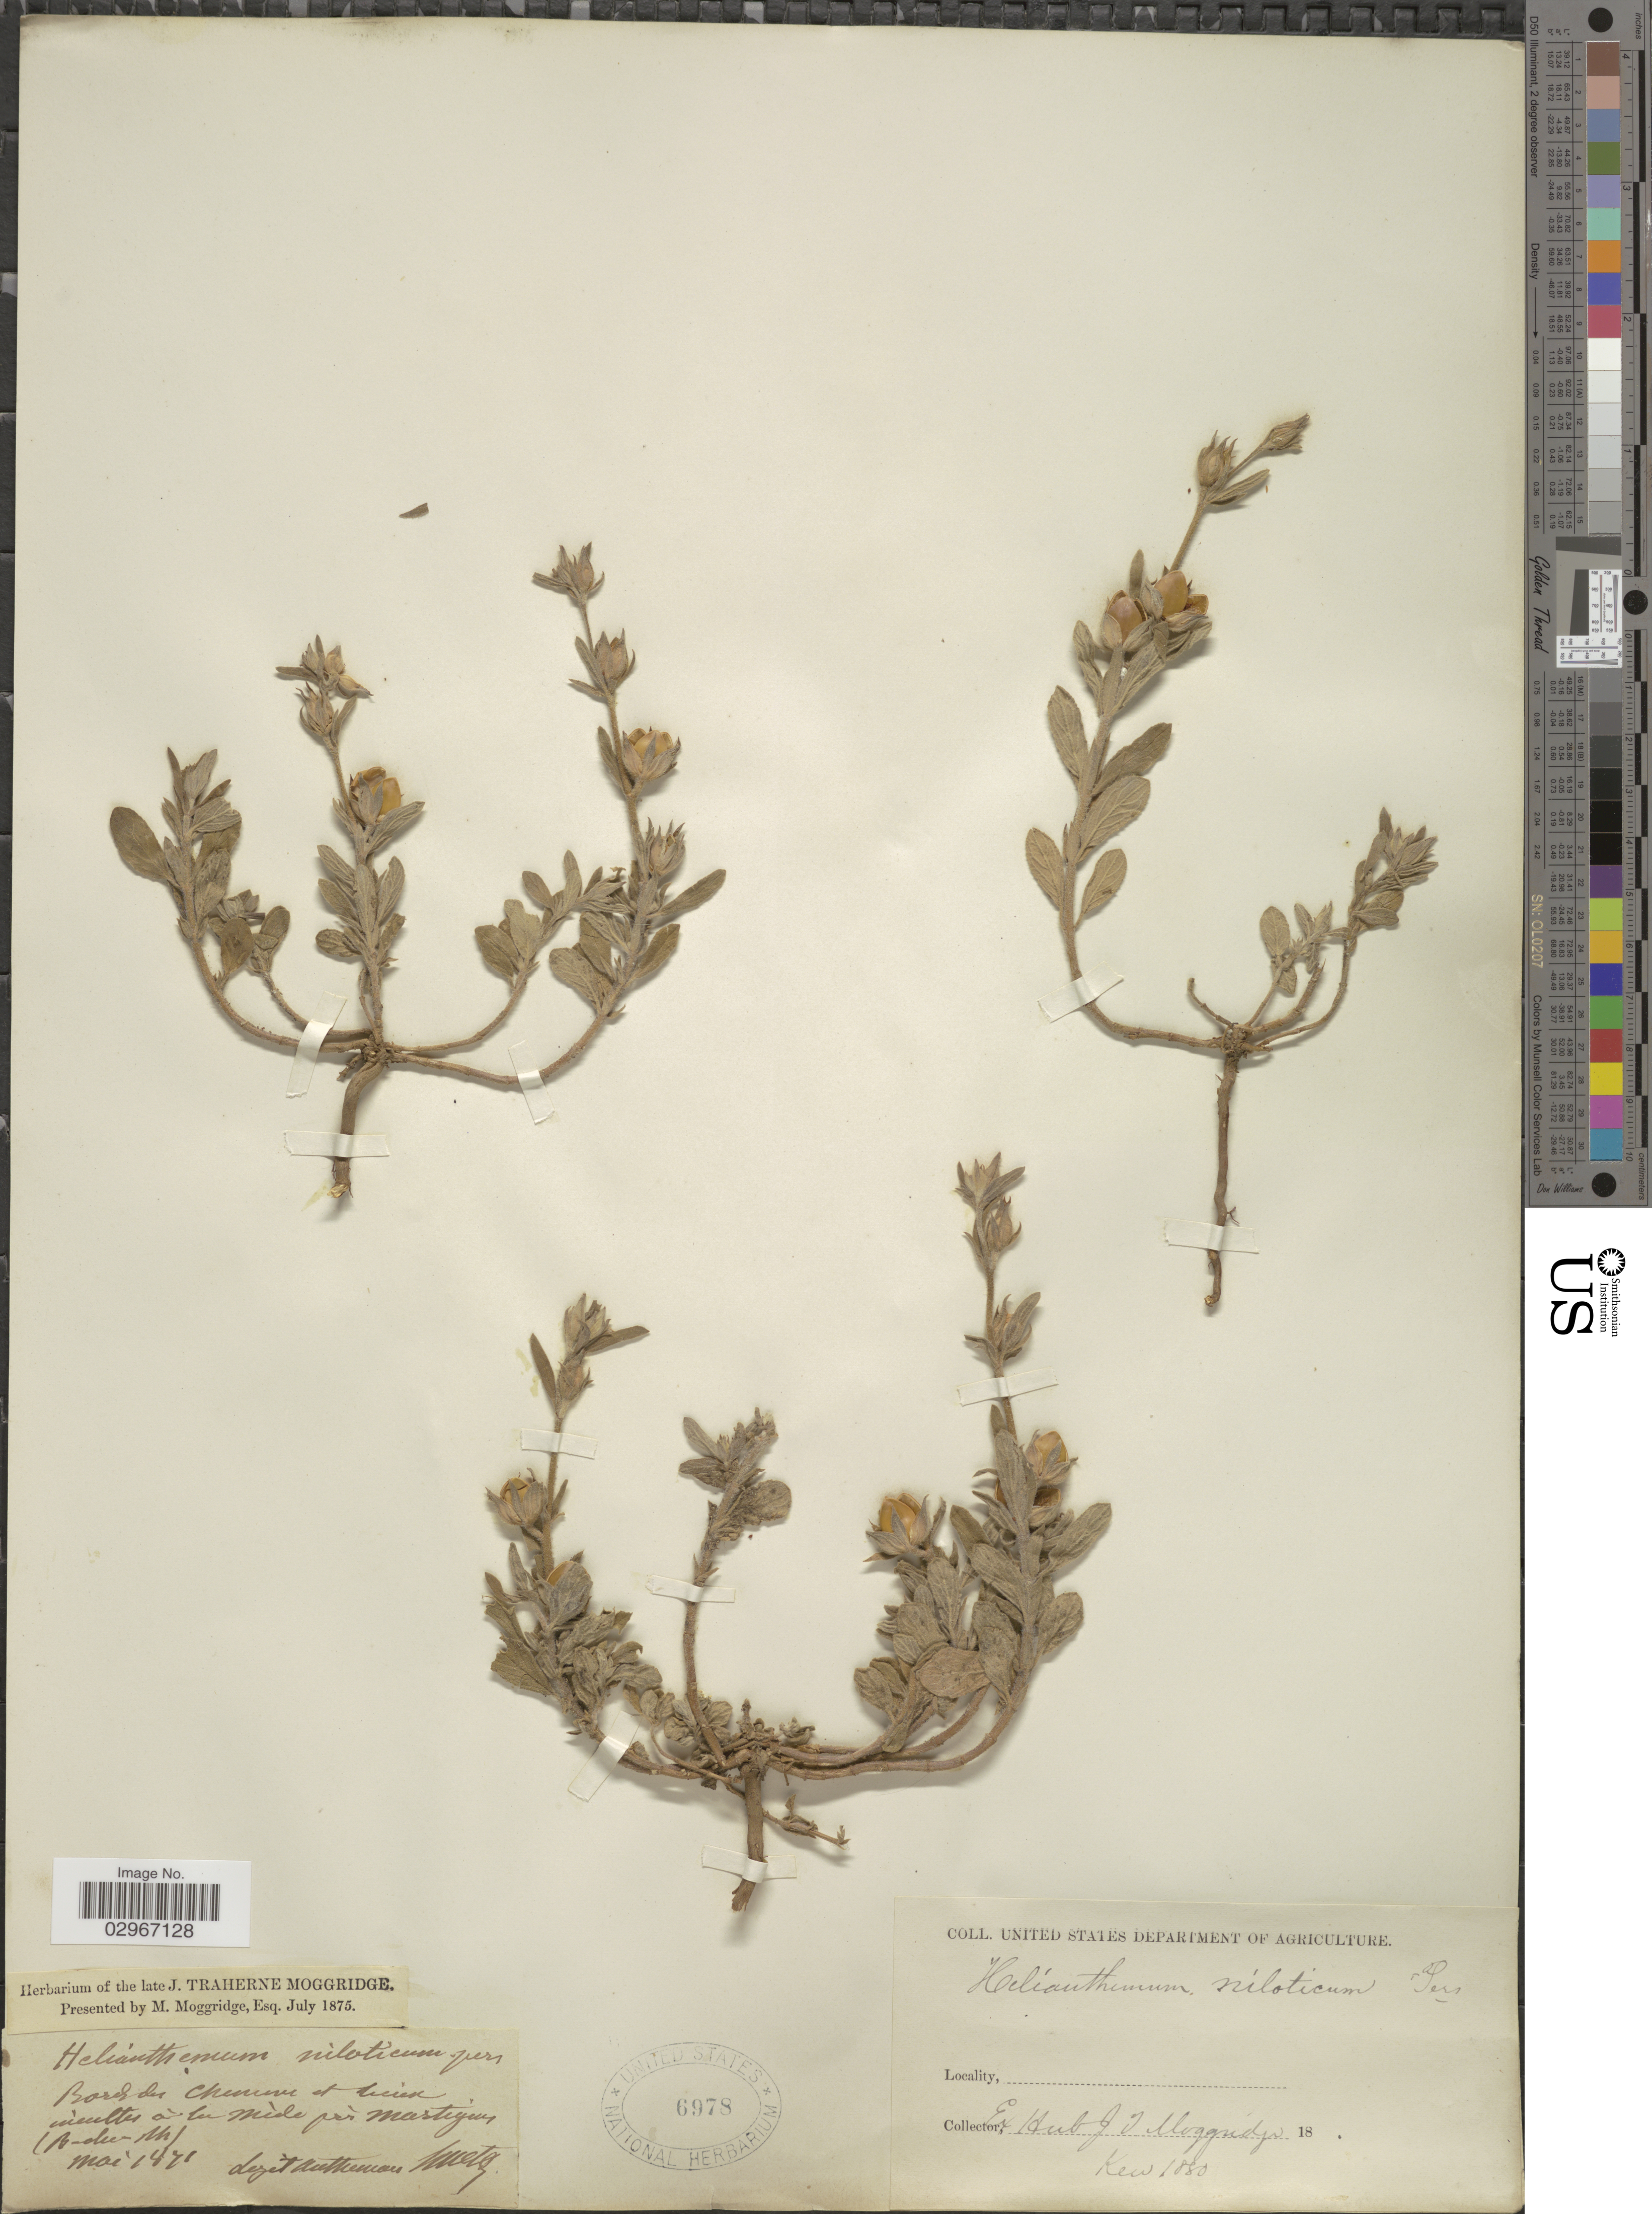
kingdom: Plantae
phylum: Tracheophyta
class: Magnoliopsida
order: Malvales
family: Cistaceae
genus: Helianthemum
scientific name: Helianthemum niloticum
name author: (L.) Pers.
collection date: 1871-05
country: France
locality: Bords du Chenim et luisse incultes á la Mide pres Martigues.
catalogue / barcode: US 6978